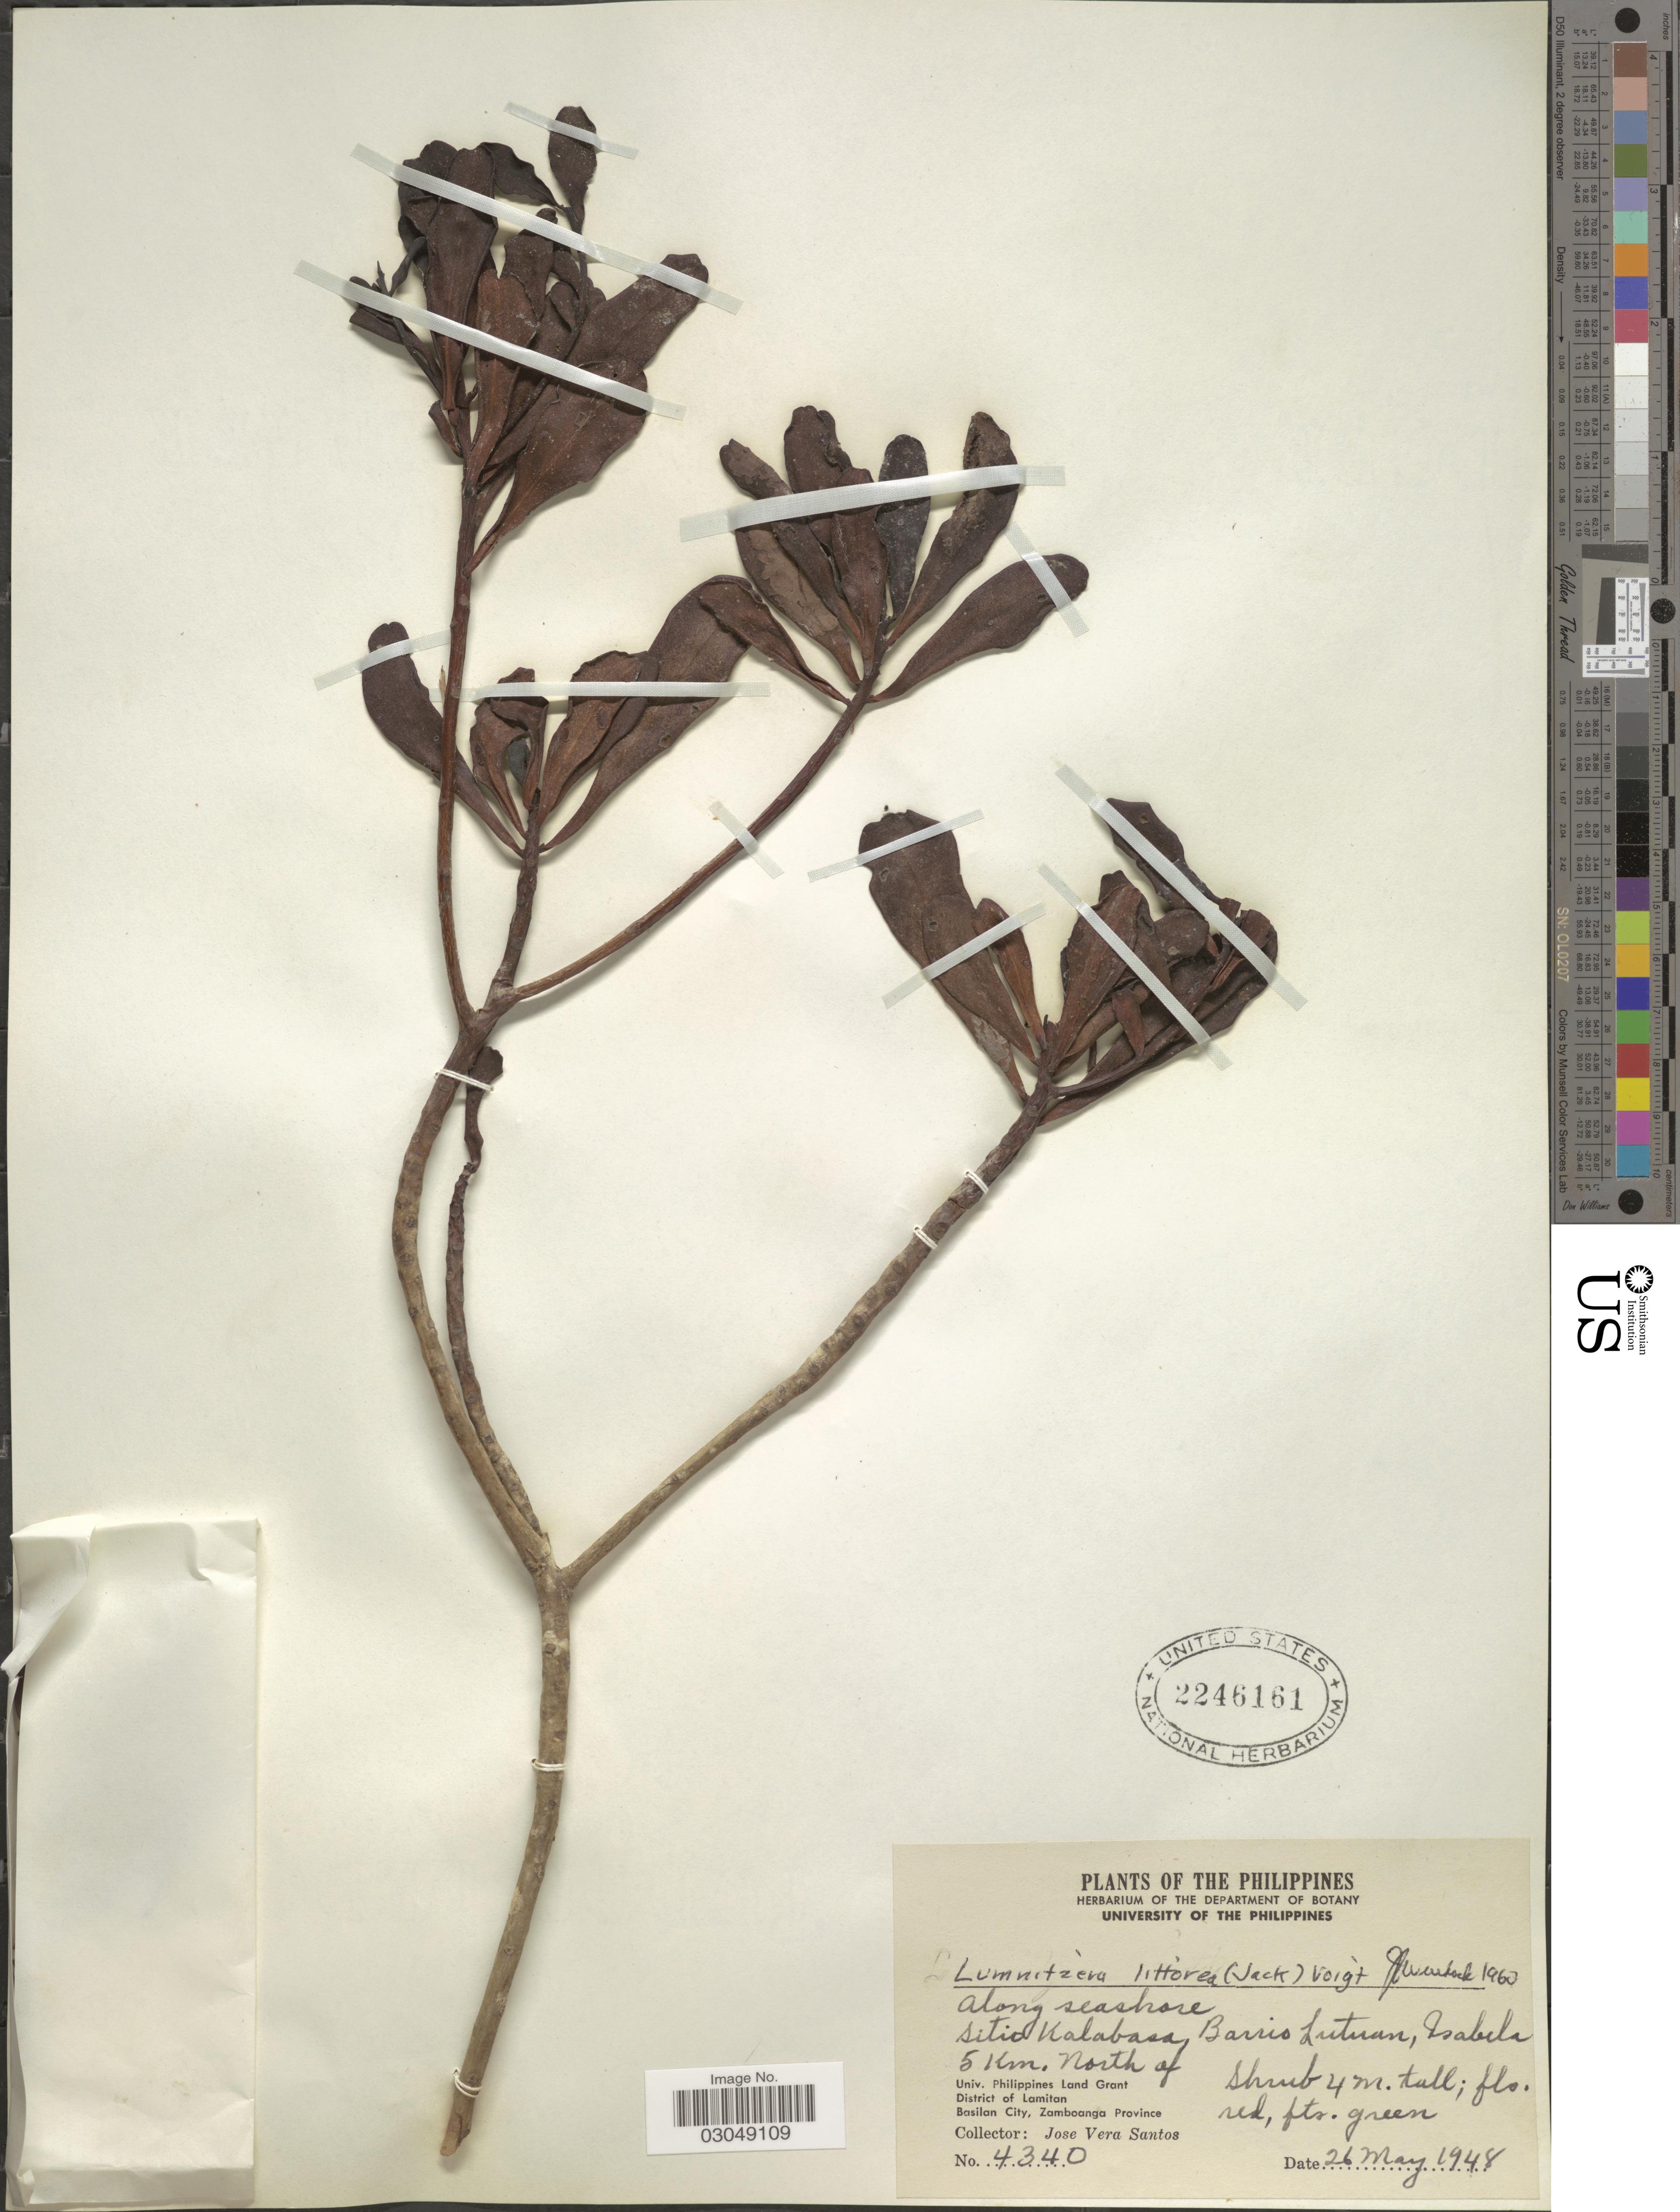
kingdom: Plantae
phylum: Tracheophyta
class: Magnoliopsida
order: Myrtales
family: Combretaceae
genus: Lumnitzera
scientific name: Lumnitzera littorea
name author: (Jack) Voight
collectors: J. Santos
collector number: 4340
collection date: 1948-05-26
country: Philippines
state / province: Muslim Mindanao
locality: Along seashore. Sitio Kalabasa, Barrio Lutuan, Isabela. 5 Km. North of Univ. Philippines Land Grant, District of Lamitan. Basilan City, Zamboanga Province.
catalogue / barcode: US 2246161